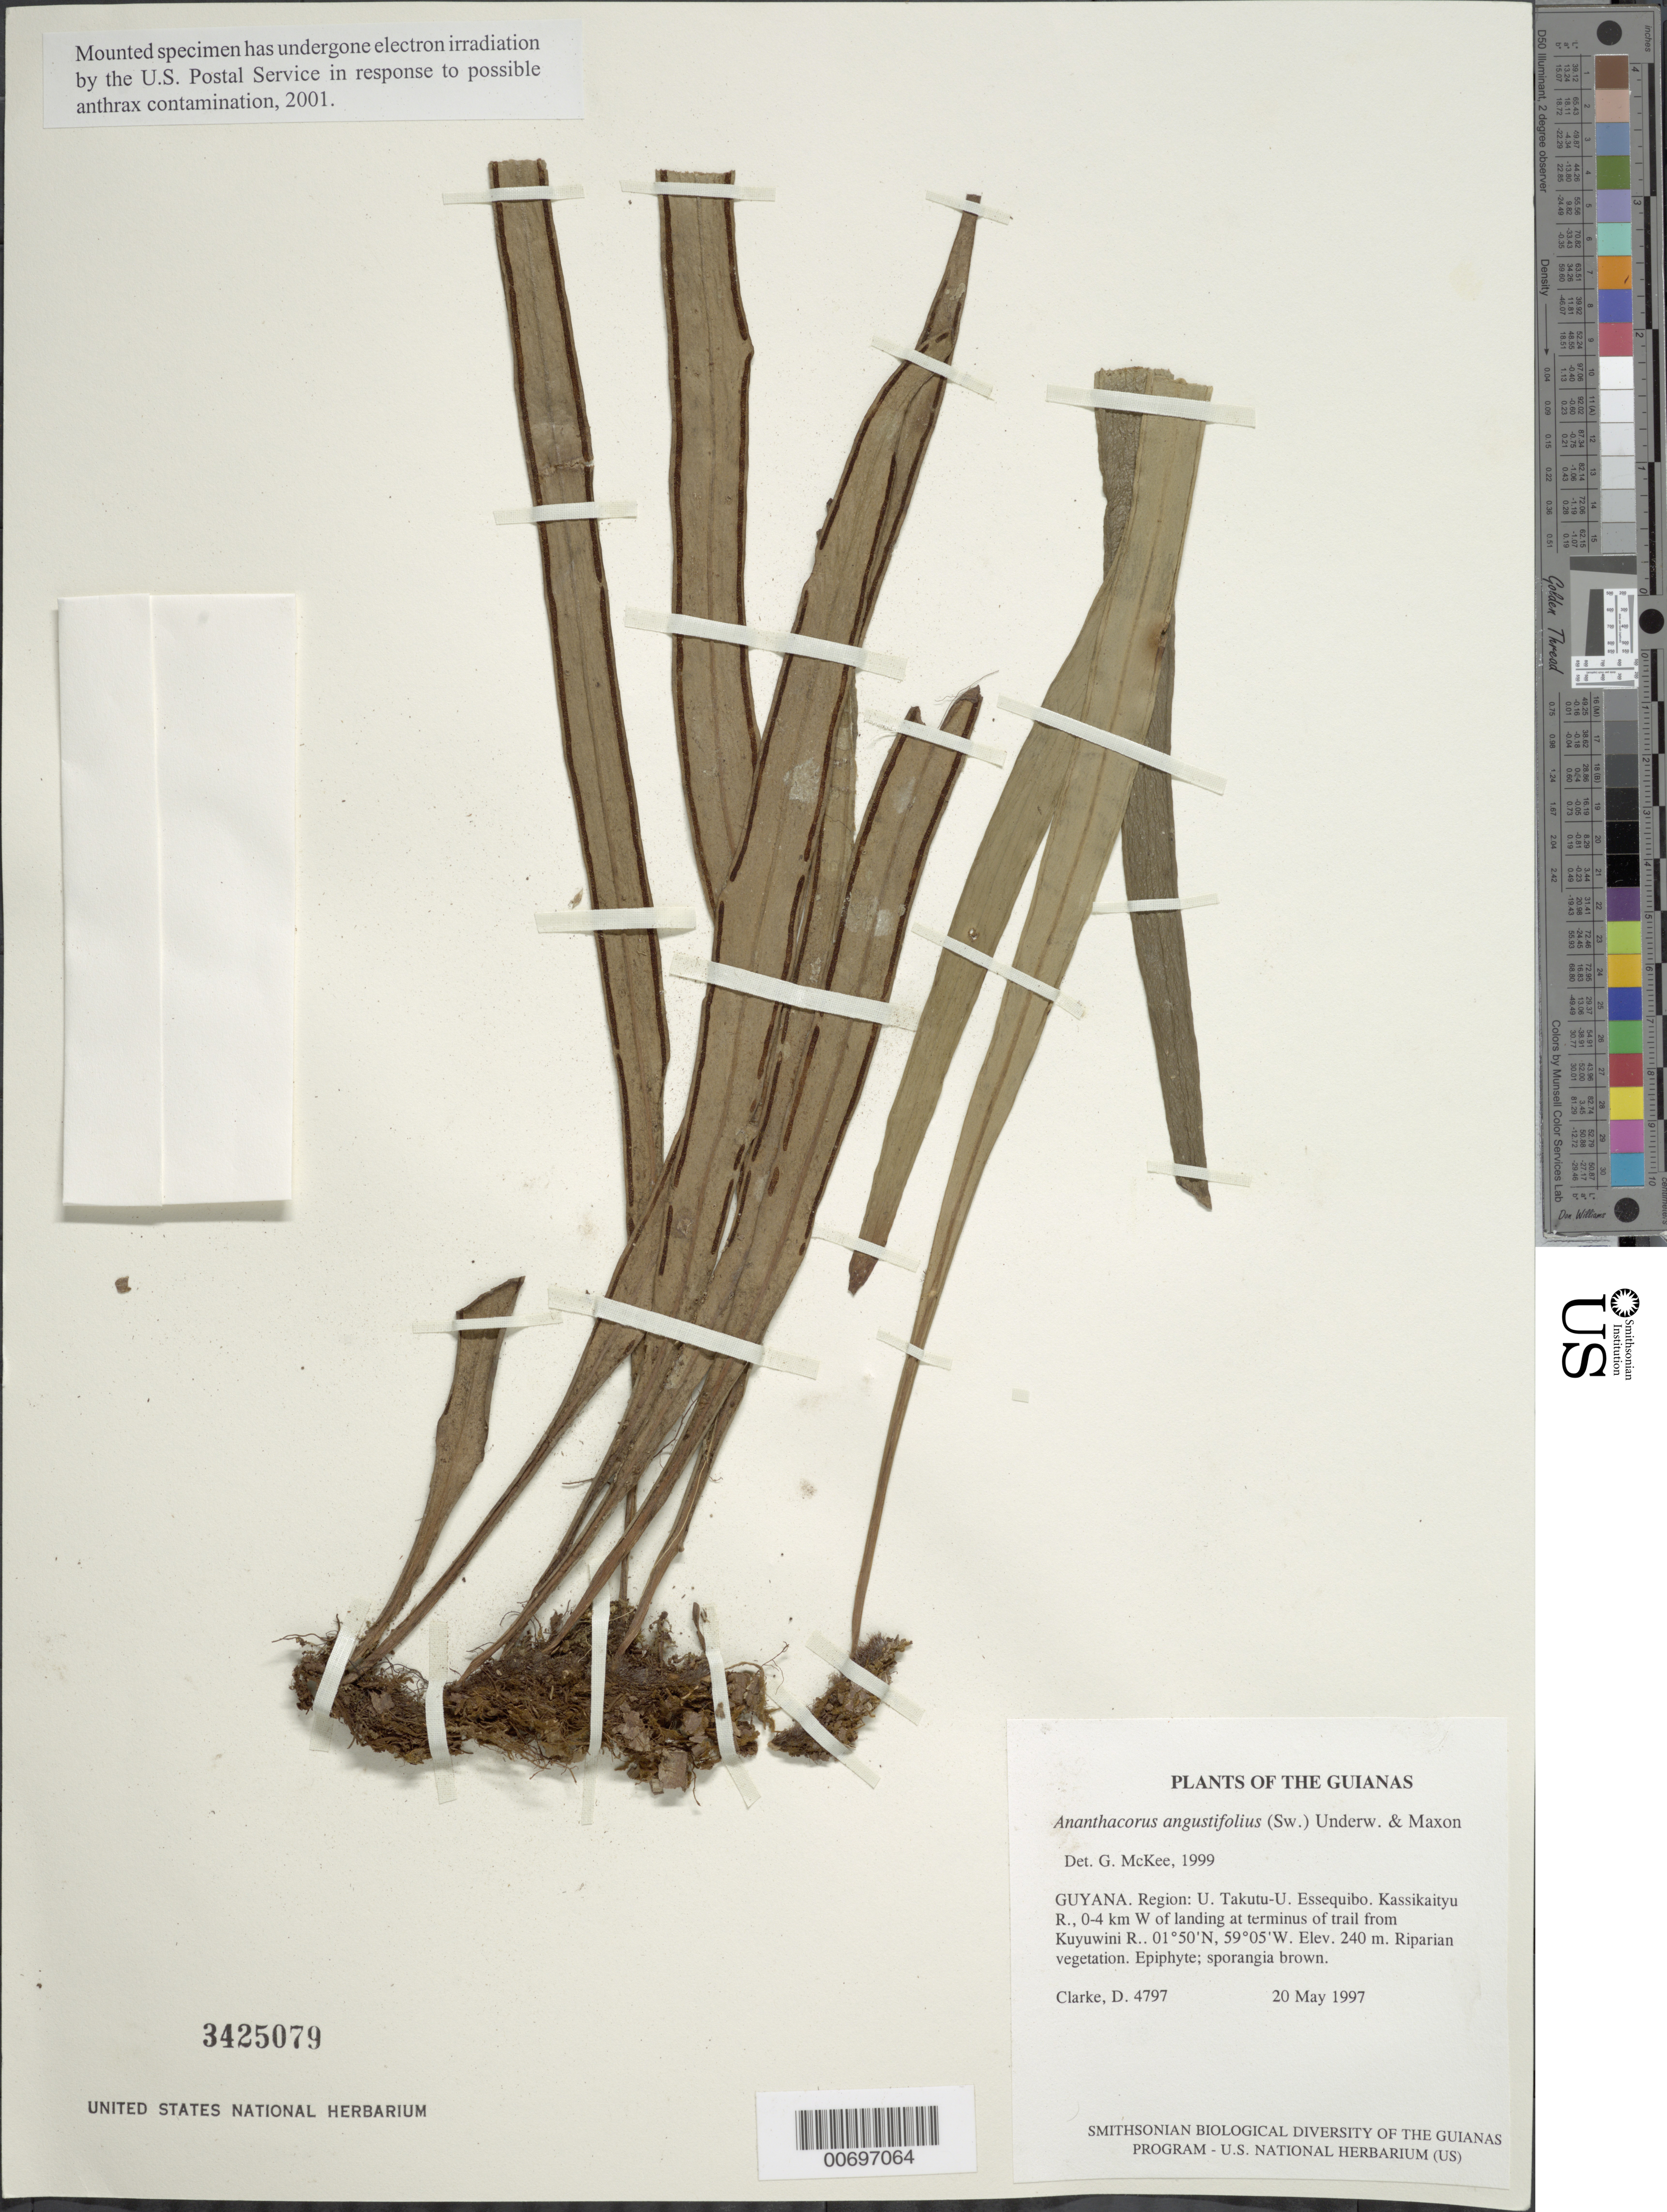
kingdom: Plantae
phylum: Tracheophyta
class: Polypodiopsida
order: Polypodiales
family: Pteridaceae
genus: Ananthacorus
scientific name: Ananthacorus angustifolius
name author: (Sw.) Underw. & Maxon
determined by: McKee, G. S., (US), NMNH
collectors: H. D. Clarke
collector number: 4797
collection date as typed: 20 May 1997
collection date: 1997-05-20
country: Guyana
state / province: U. Takutu-U. Essequibo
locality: Kassikaityu R., 0-4 km W of landing at terminus of trail from Kuyuwini R.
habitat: Riparian vegetation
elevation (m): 240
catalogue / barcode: US 3425079